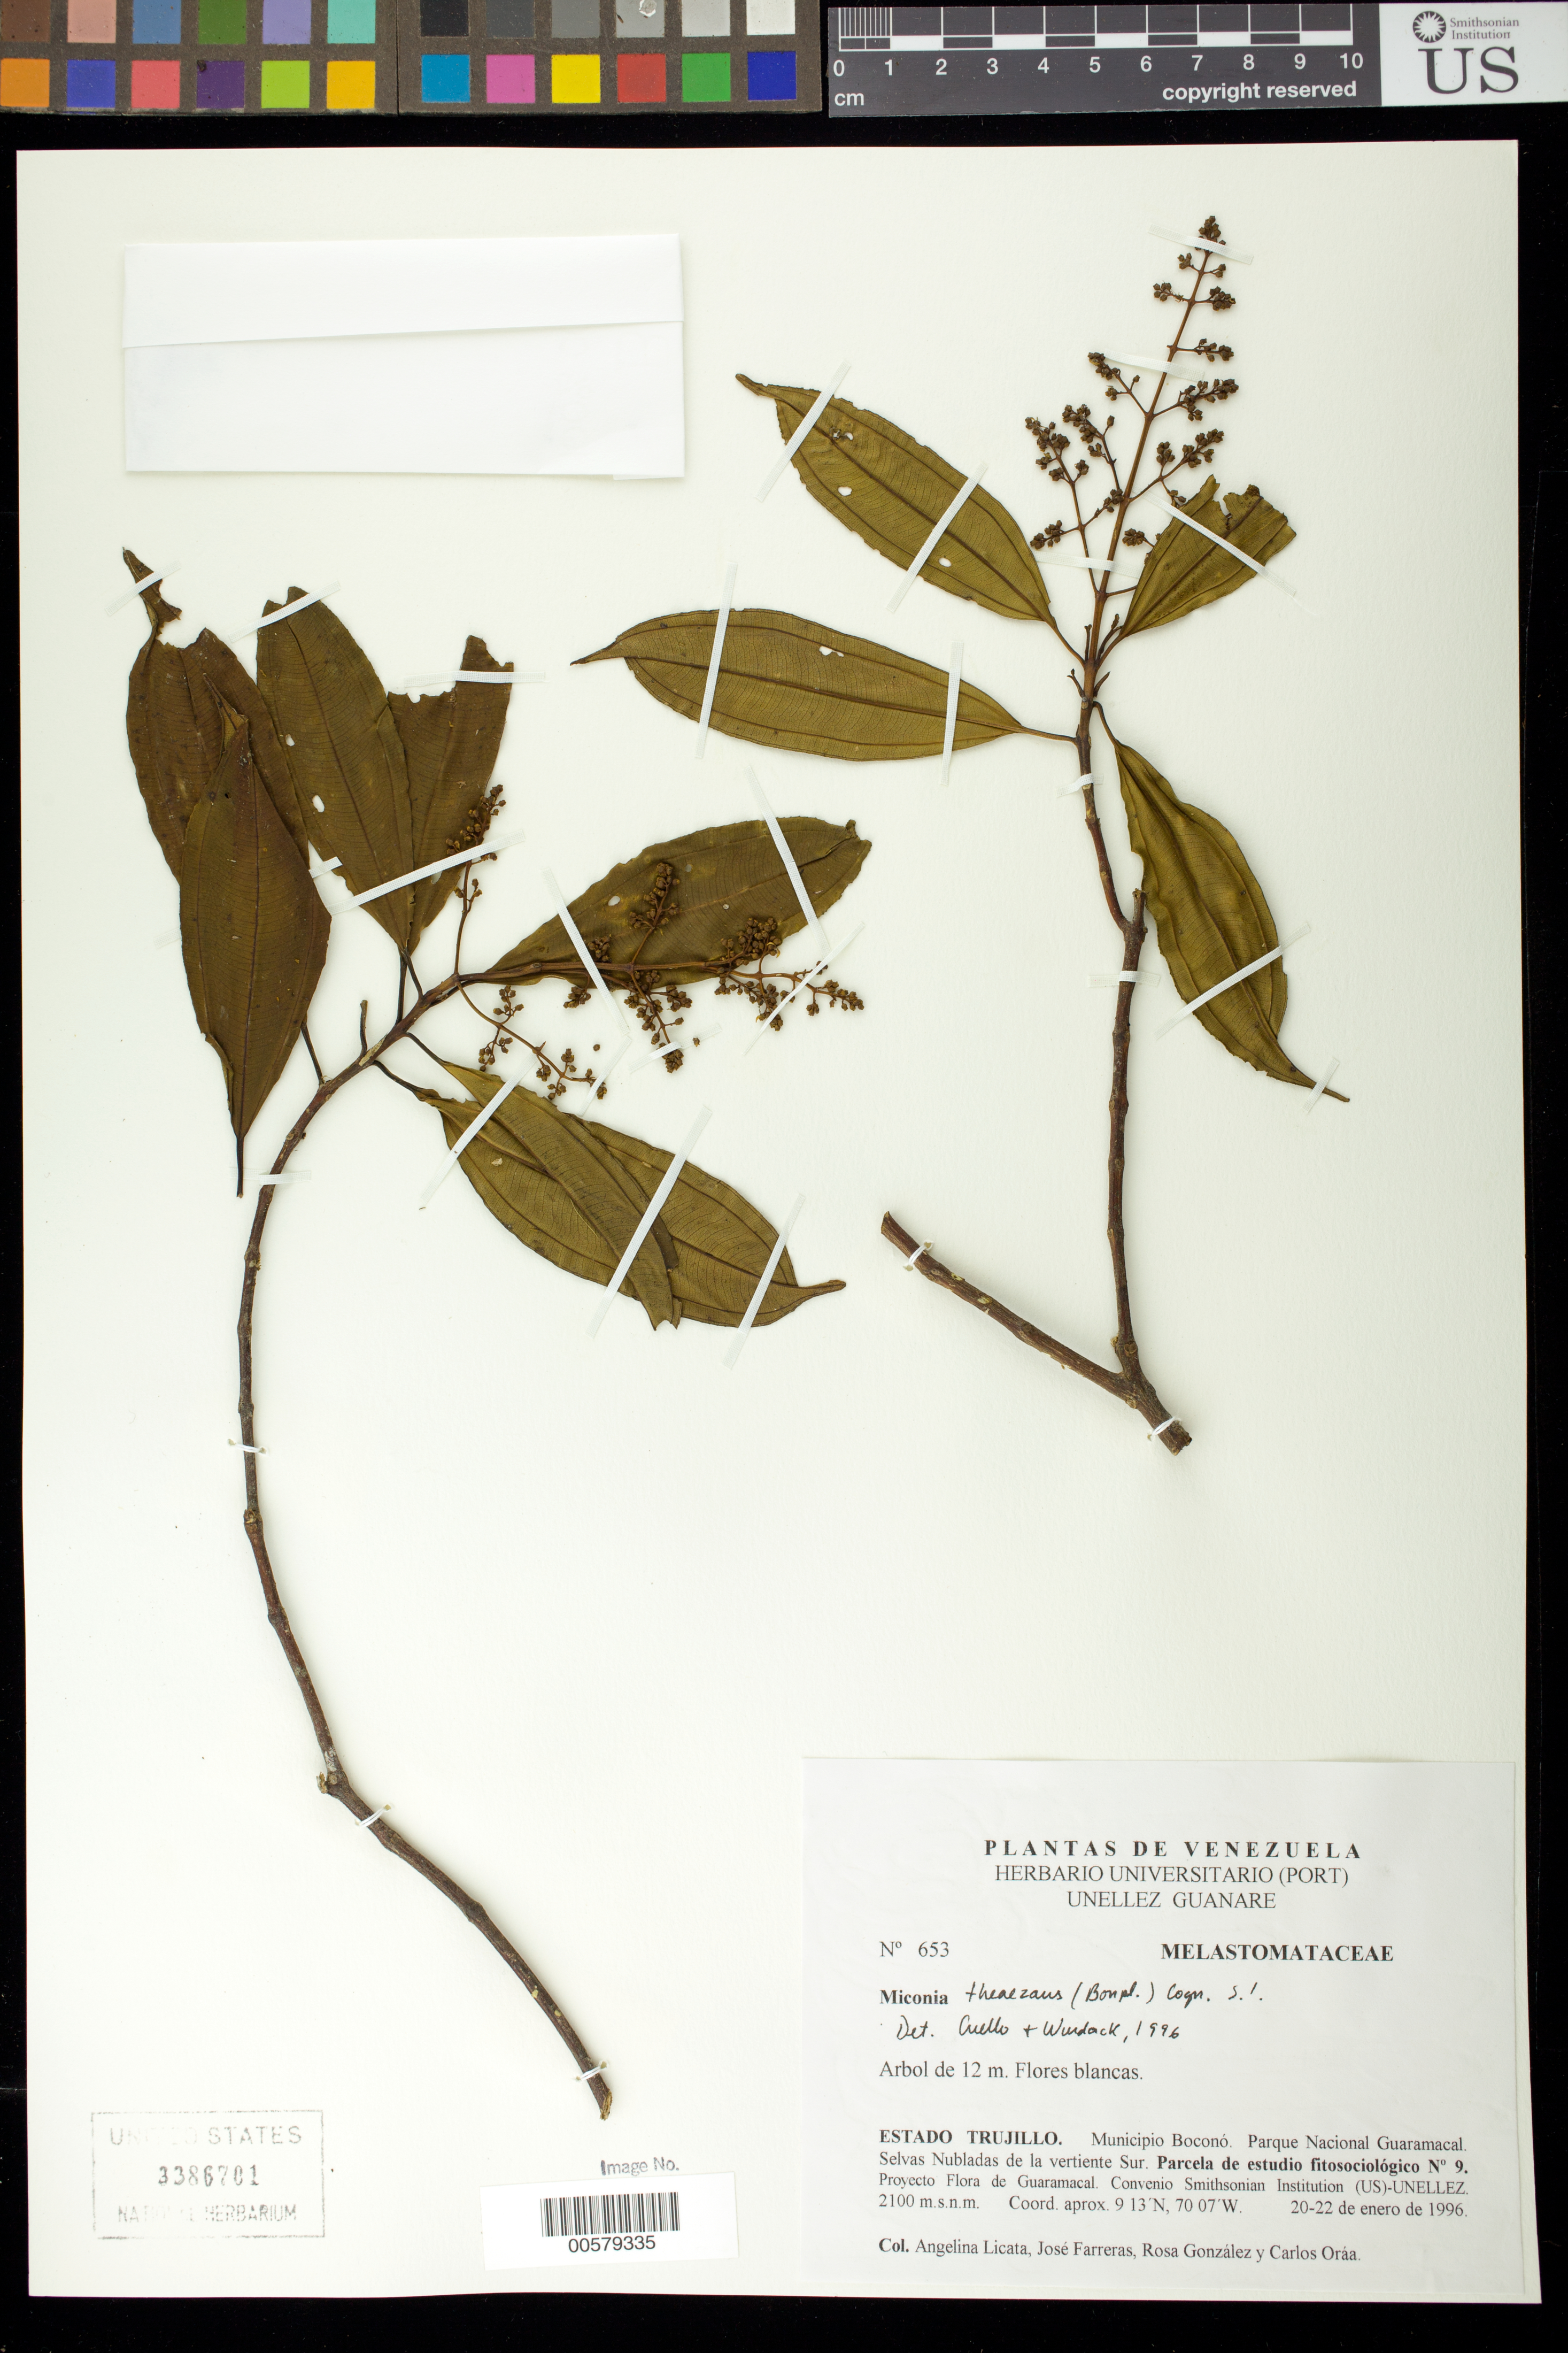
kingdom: Plantae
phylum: Tracheophyta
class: Magnoliopsida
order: Myrtales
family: Melastomataceae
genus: Miconia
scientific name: Miconia theizans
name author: (Bonpl.) Cogn.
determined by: Wurdack, John J., (US), US (UNITED STATES)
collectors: A. Licata, J. Farreras, R. González & C. Oráa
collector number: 653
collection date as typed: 20 Jan 1996 to 22 Jan 1996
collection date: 1996-01-20/1996-01-22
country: Venezuela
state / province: Trujillo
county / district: Boconó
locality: Parque Nacional Guaramacal, vertiente S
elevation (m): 2100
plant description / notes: MO, PORT, US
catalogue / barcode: US 3386701